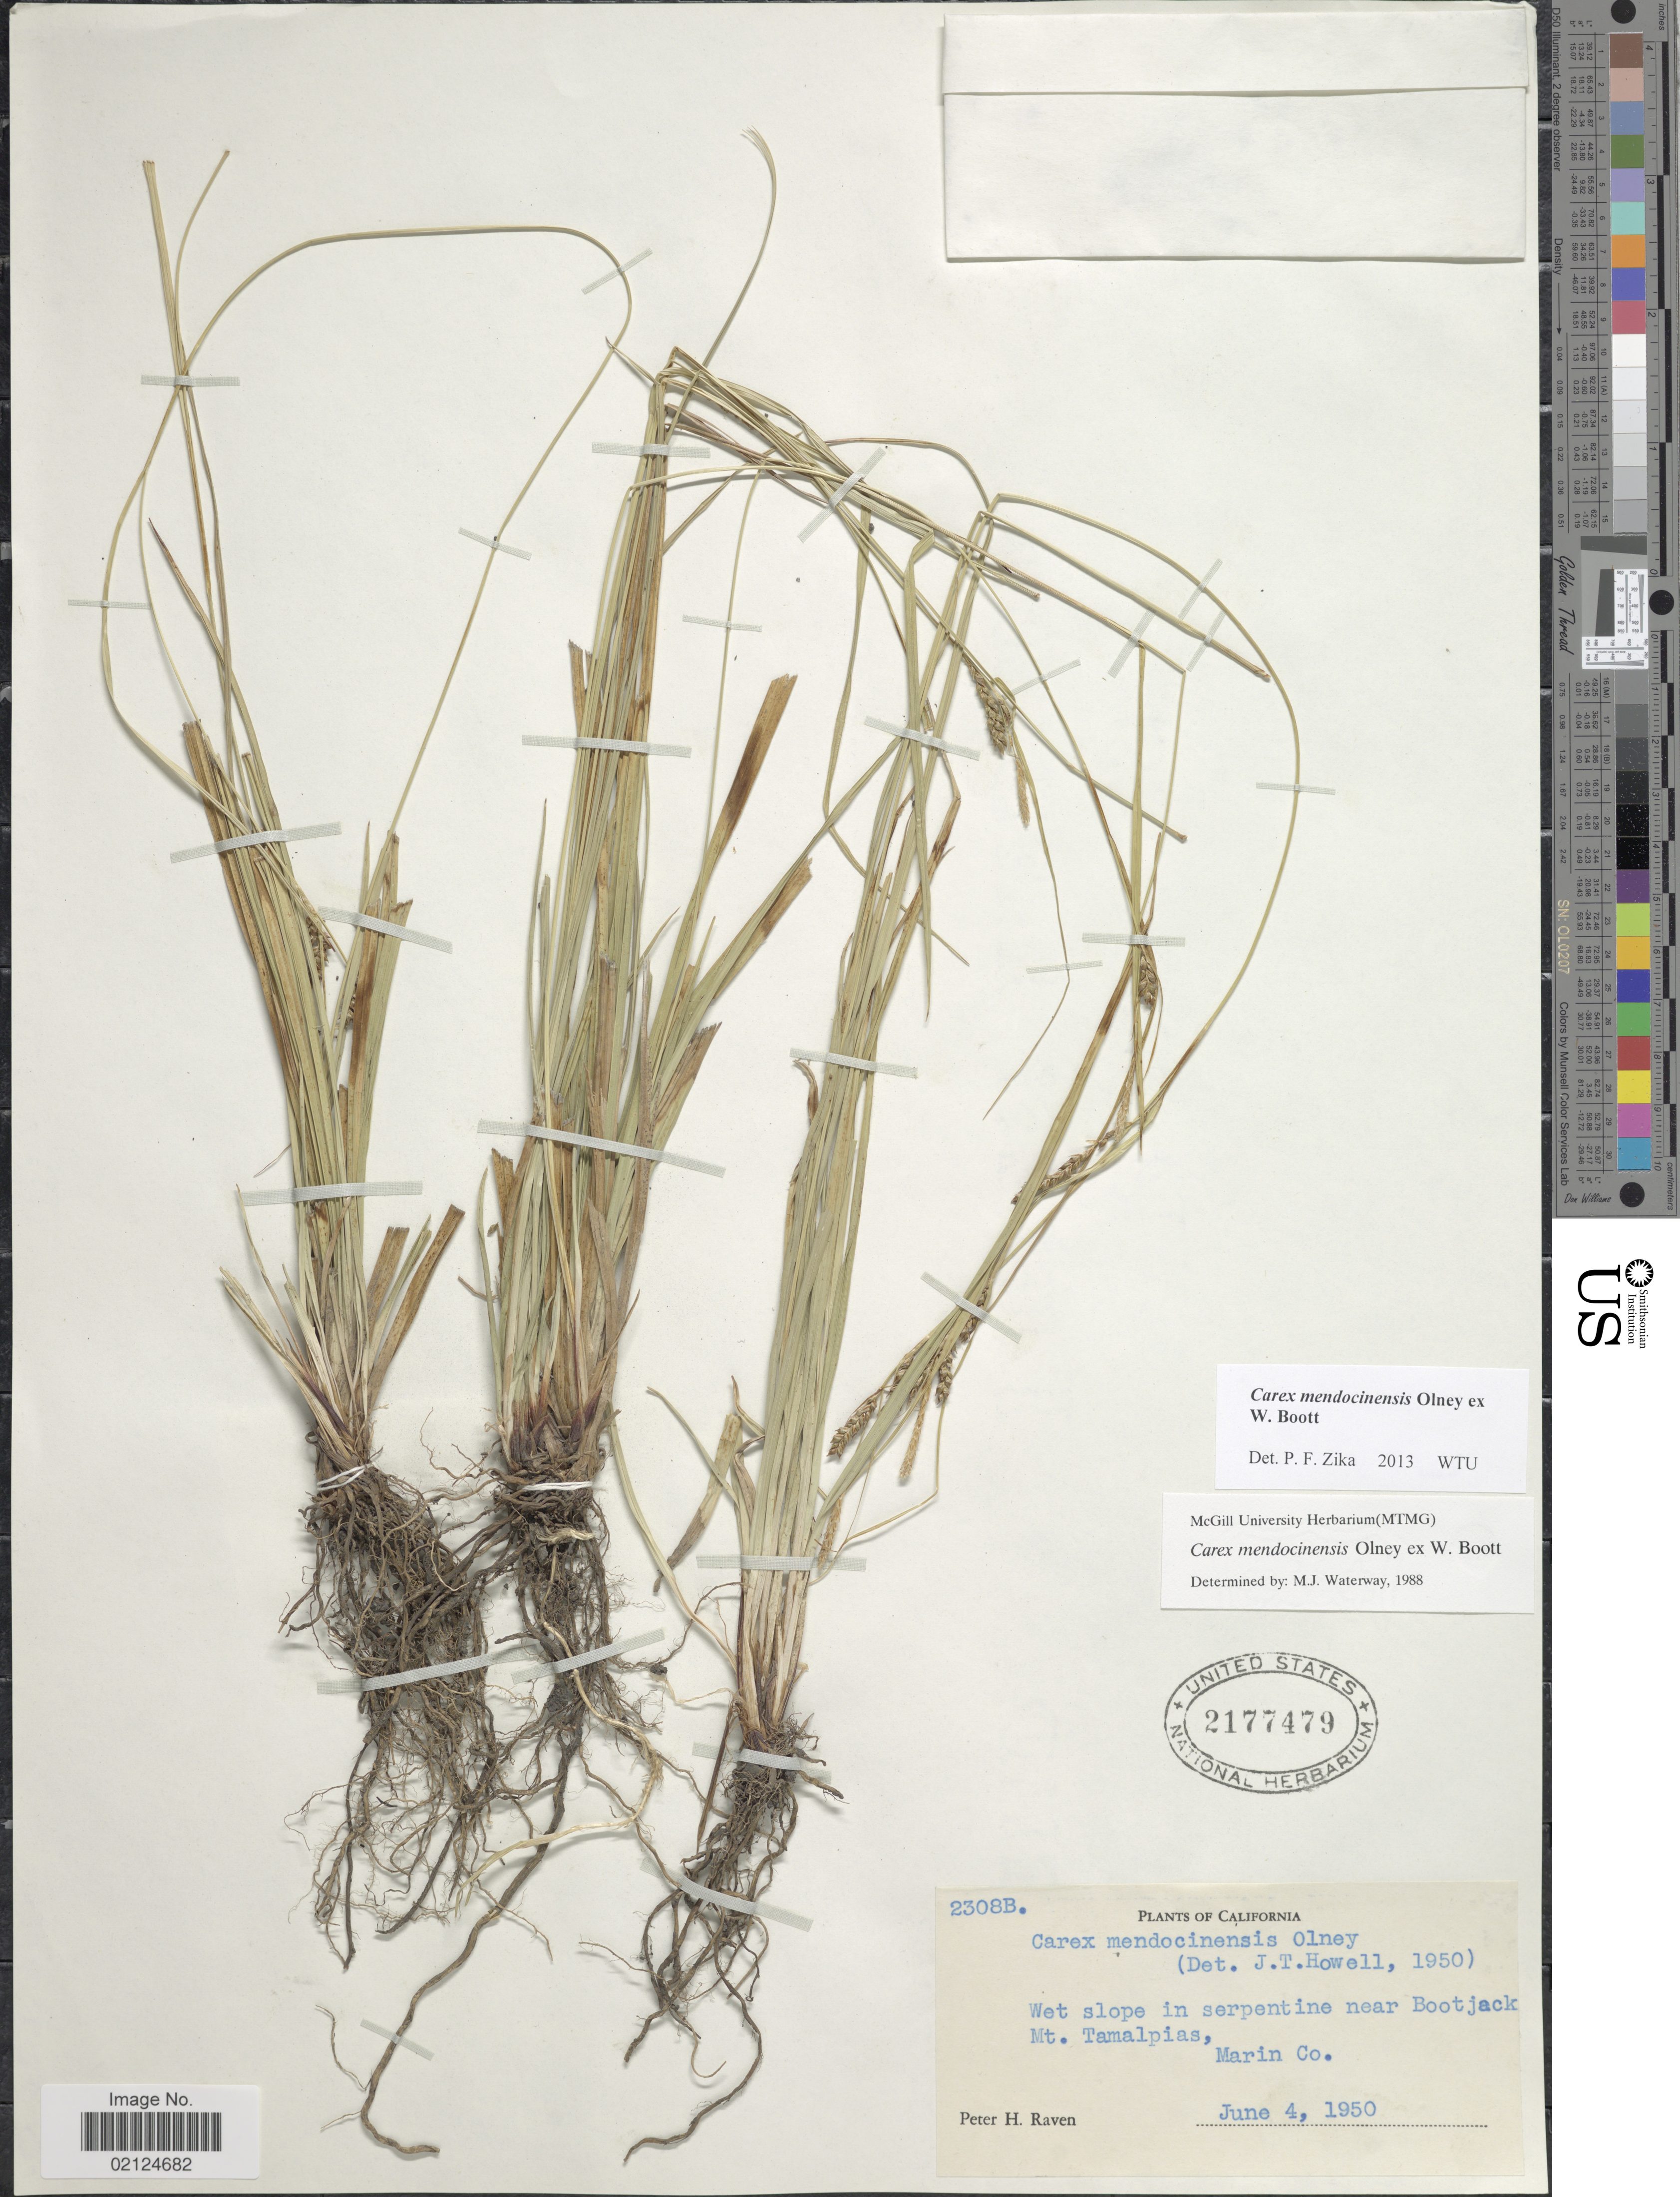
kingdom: Plantae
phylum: Tracheophyta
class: Liliopsida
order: Poales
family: Cyperaceae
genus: Carex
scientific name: Carex mendocinensis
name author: Olney ex Boott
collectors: P. Raven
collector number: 2308B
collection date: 1950-06-04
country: United States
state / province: California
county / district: Marin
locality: Near Bootjack Mt. Tamalpias, Marin Co.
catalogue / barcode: US 2177479